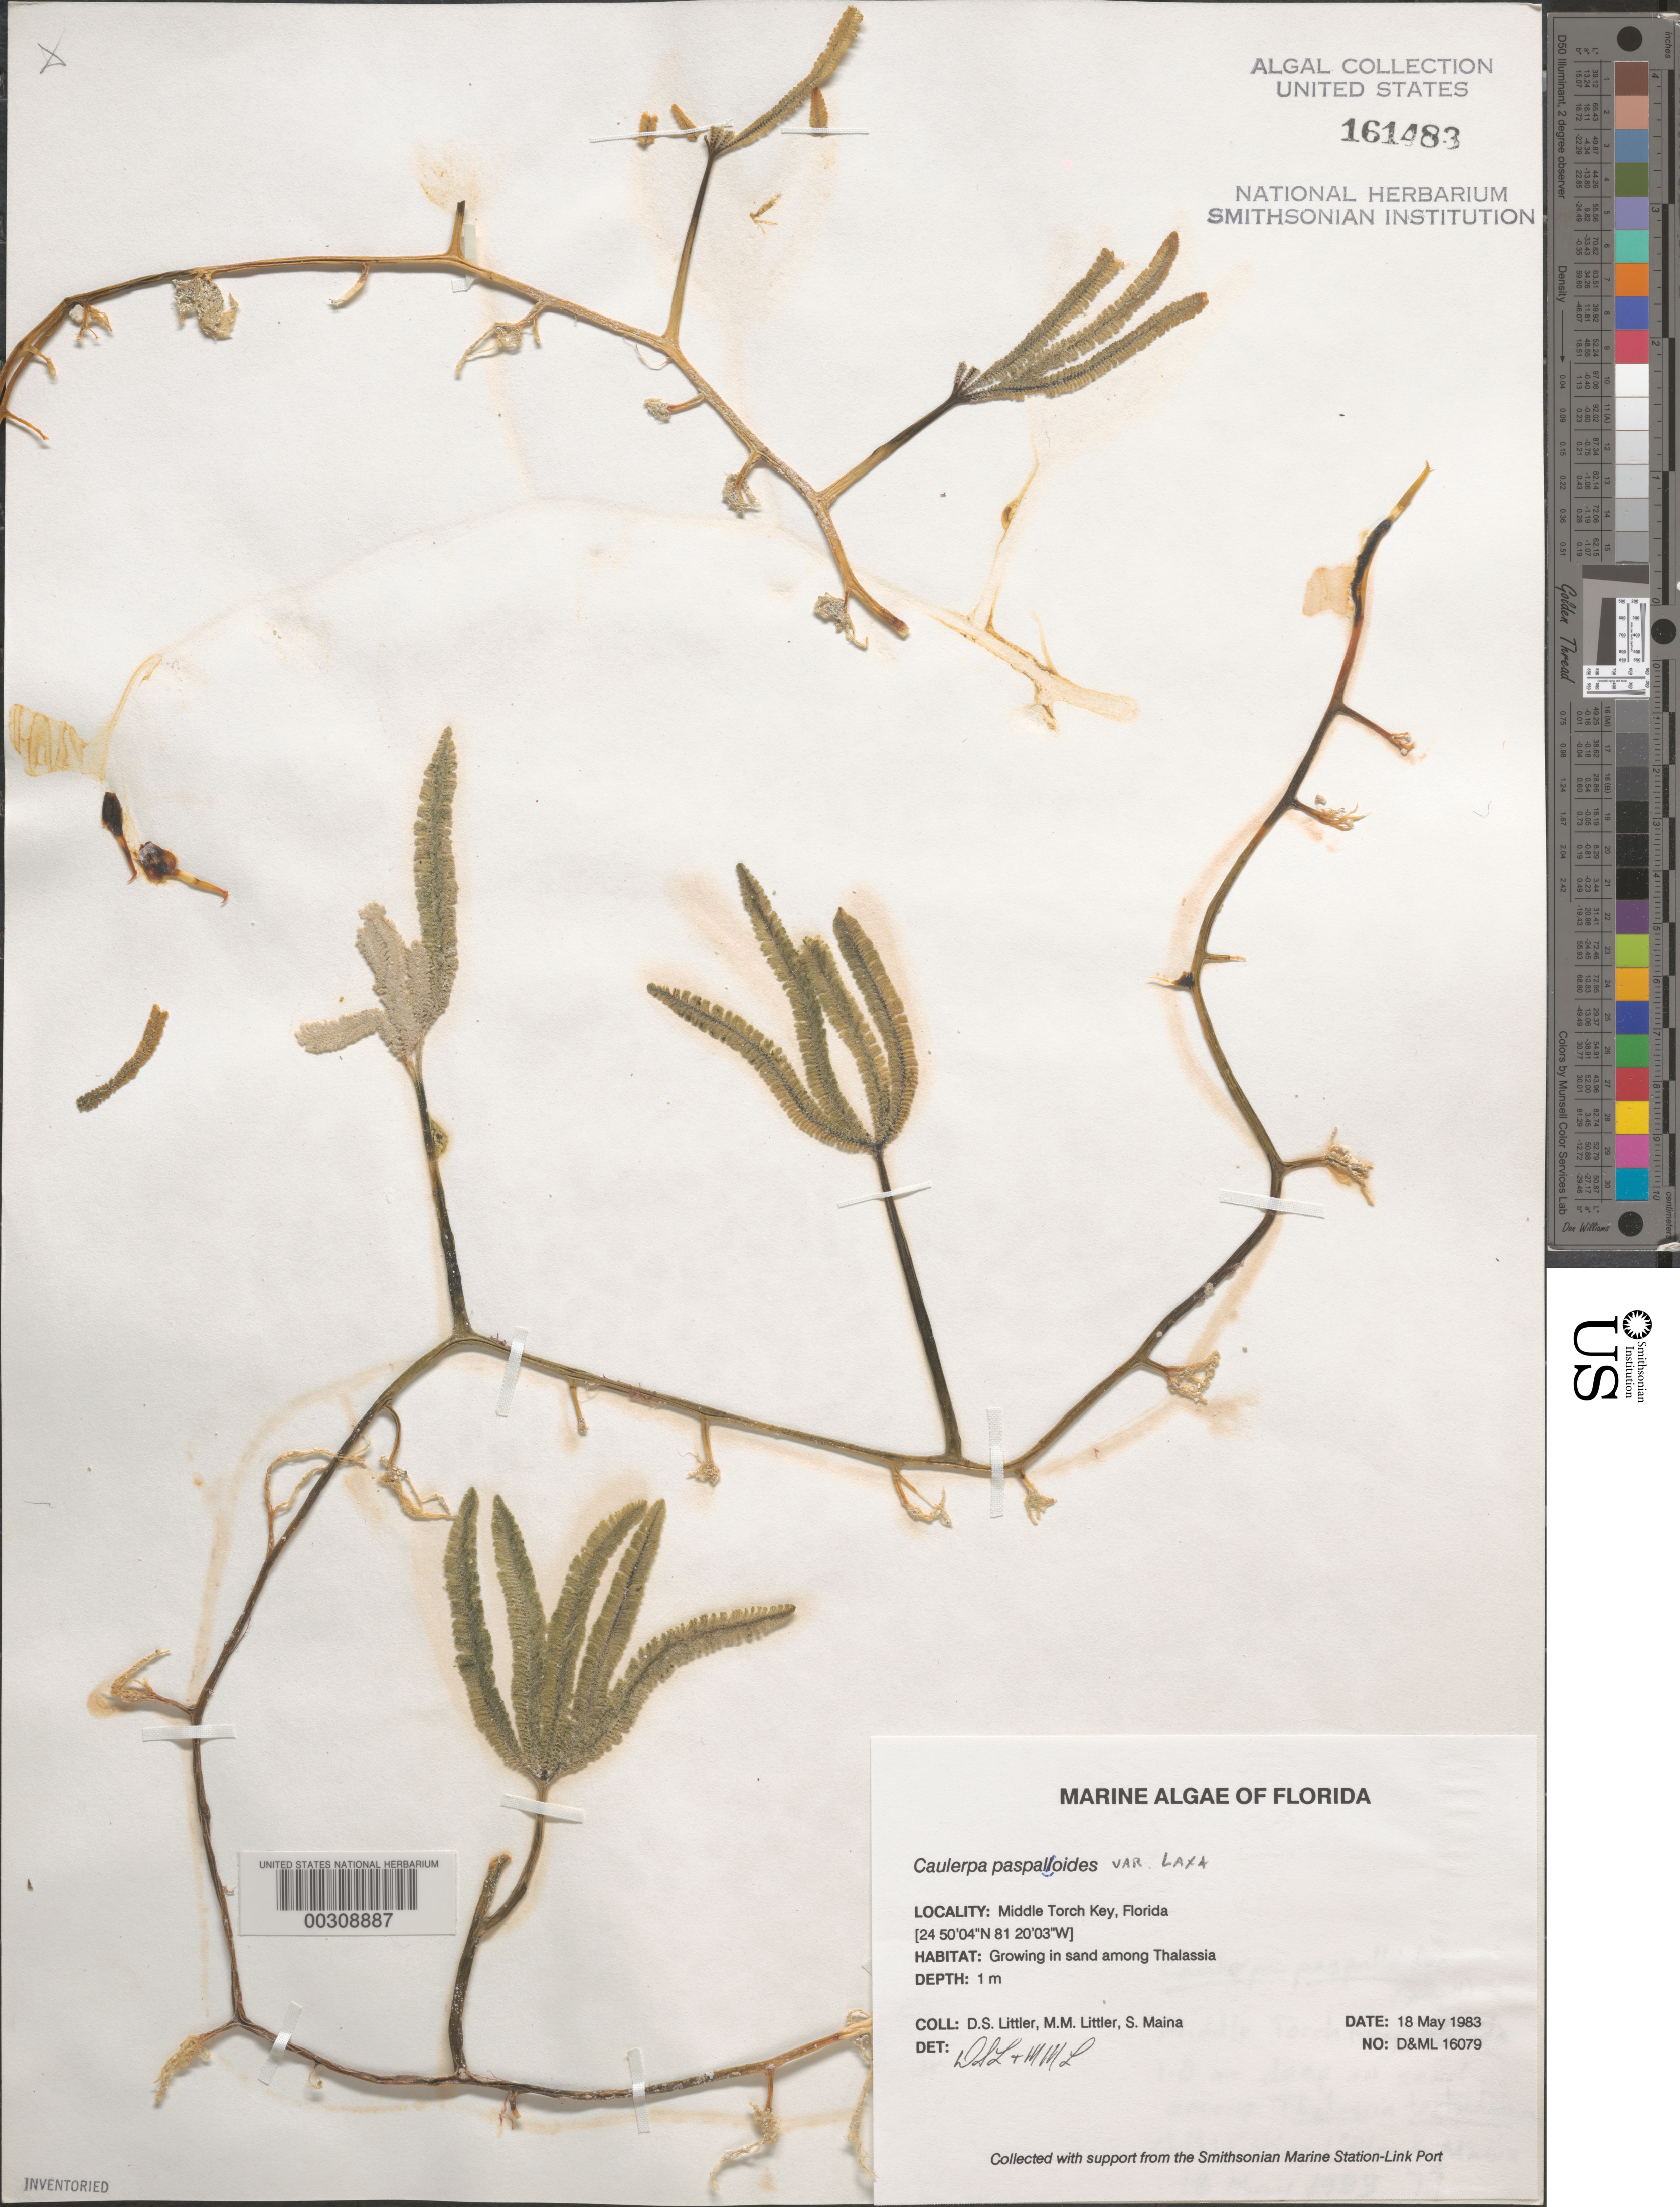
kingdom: Plantae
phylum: Chlorophyta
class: Ulvophyceae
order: Bryopsidales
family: Caulerpaceae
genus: Caulerpa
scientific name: Caulerpa paspaloides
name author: (Bory) Grev.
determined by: Littler, D. S.; Littler, M. M.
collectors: D. S. Littler, M. M. Littler & S. Maina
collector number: D&ML 16079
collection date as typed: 18 May 1983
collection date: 1983-05-18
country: United States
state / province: Florida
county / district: Monroe County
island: Middle Torch Key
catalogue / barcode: US 161483